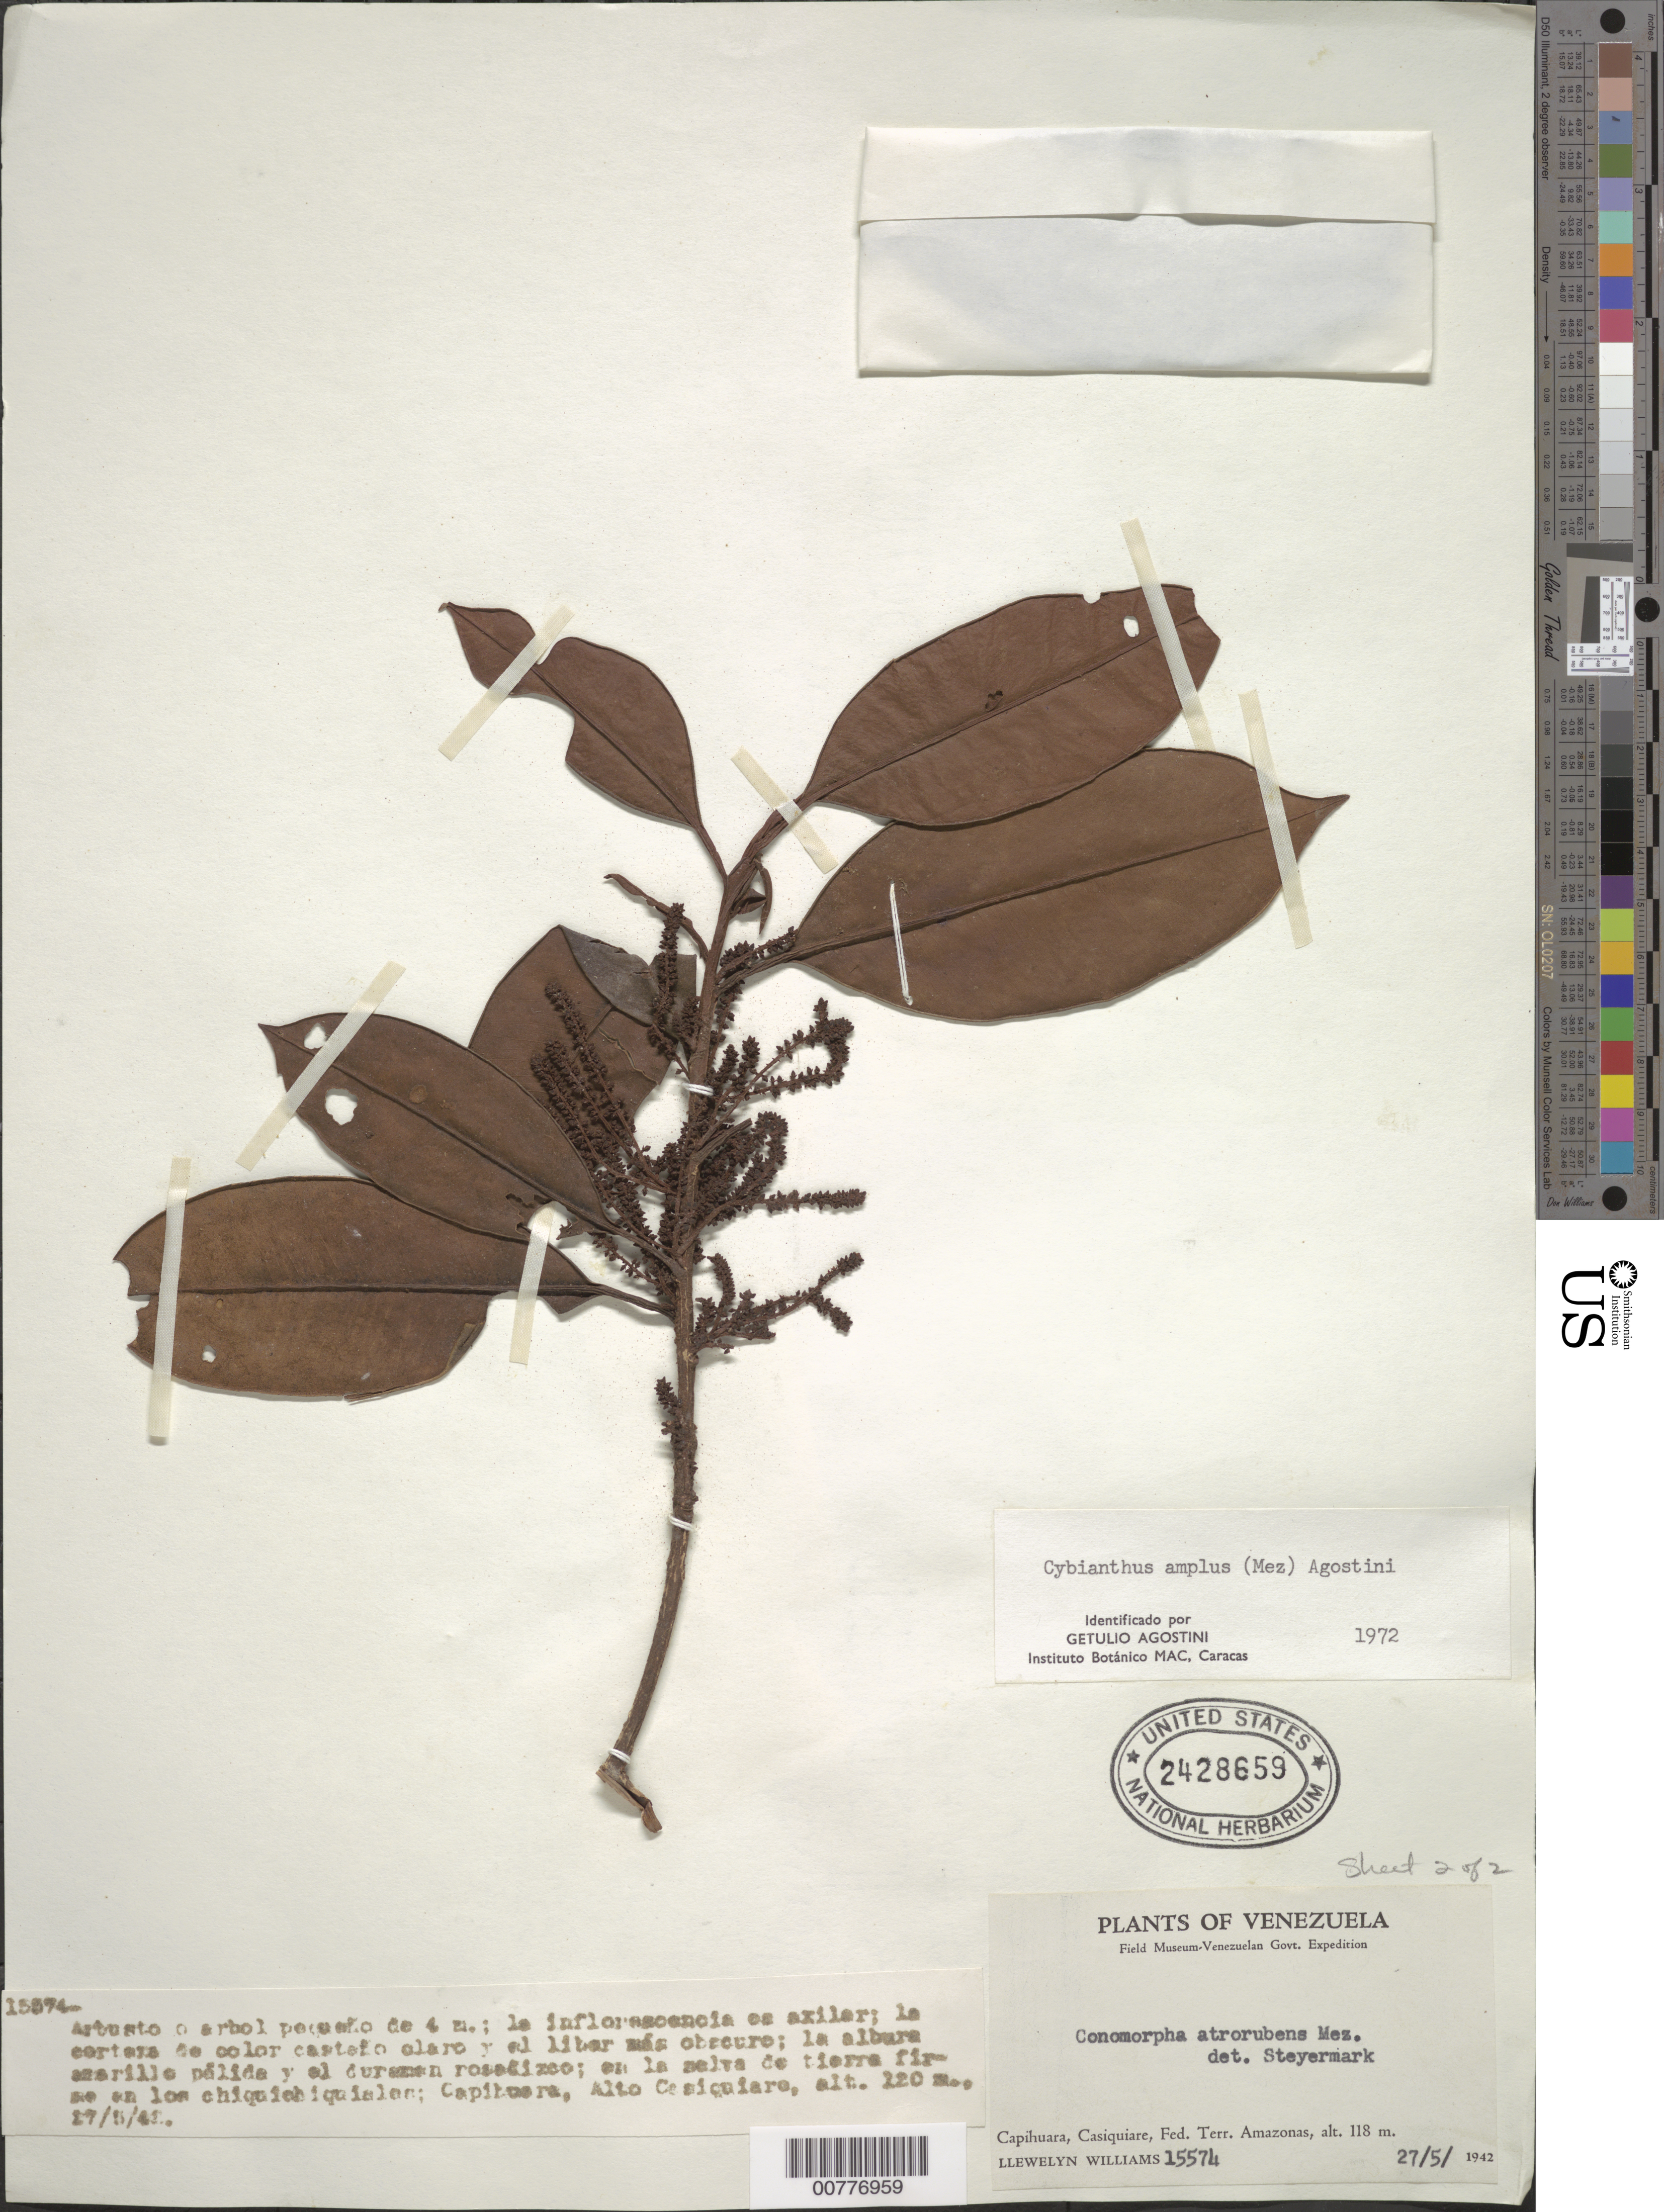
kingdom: Plantae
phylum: Tracheophyta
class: Magnoliopsida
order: Ericales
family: Primulaceae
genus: Cybianthus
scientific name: Cybianthus amplus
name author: (Mez) G. Agostini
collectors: Ll. Williams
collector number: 15574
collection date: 1942-05-27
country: Venezuela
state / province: Amazonas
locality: Capihuara, Casiquaire, Fed. Terr. Amazonas.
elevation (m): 118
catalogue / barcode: US 2428659